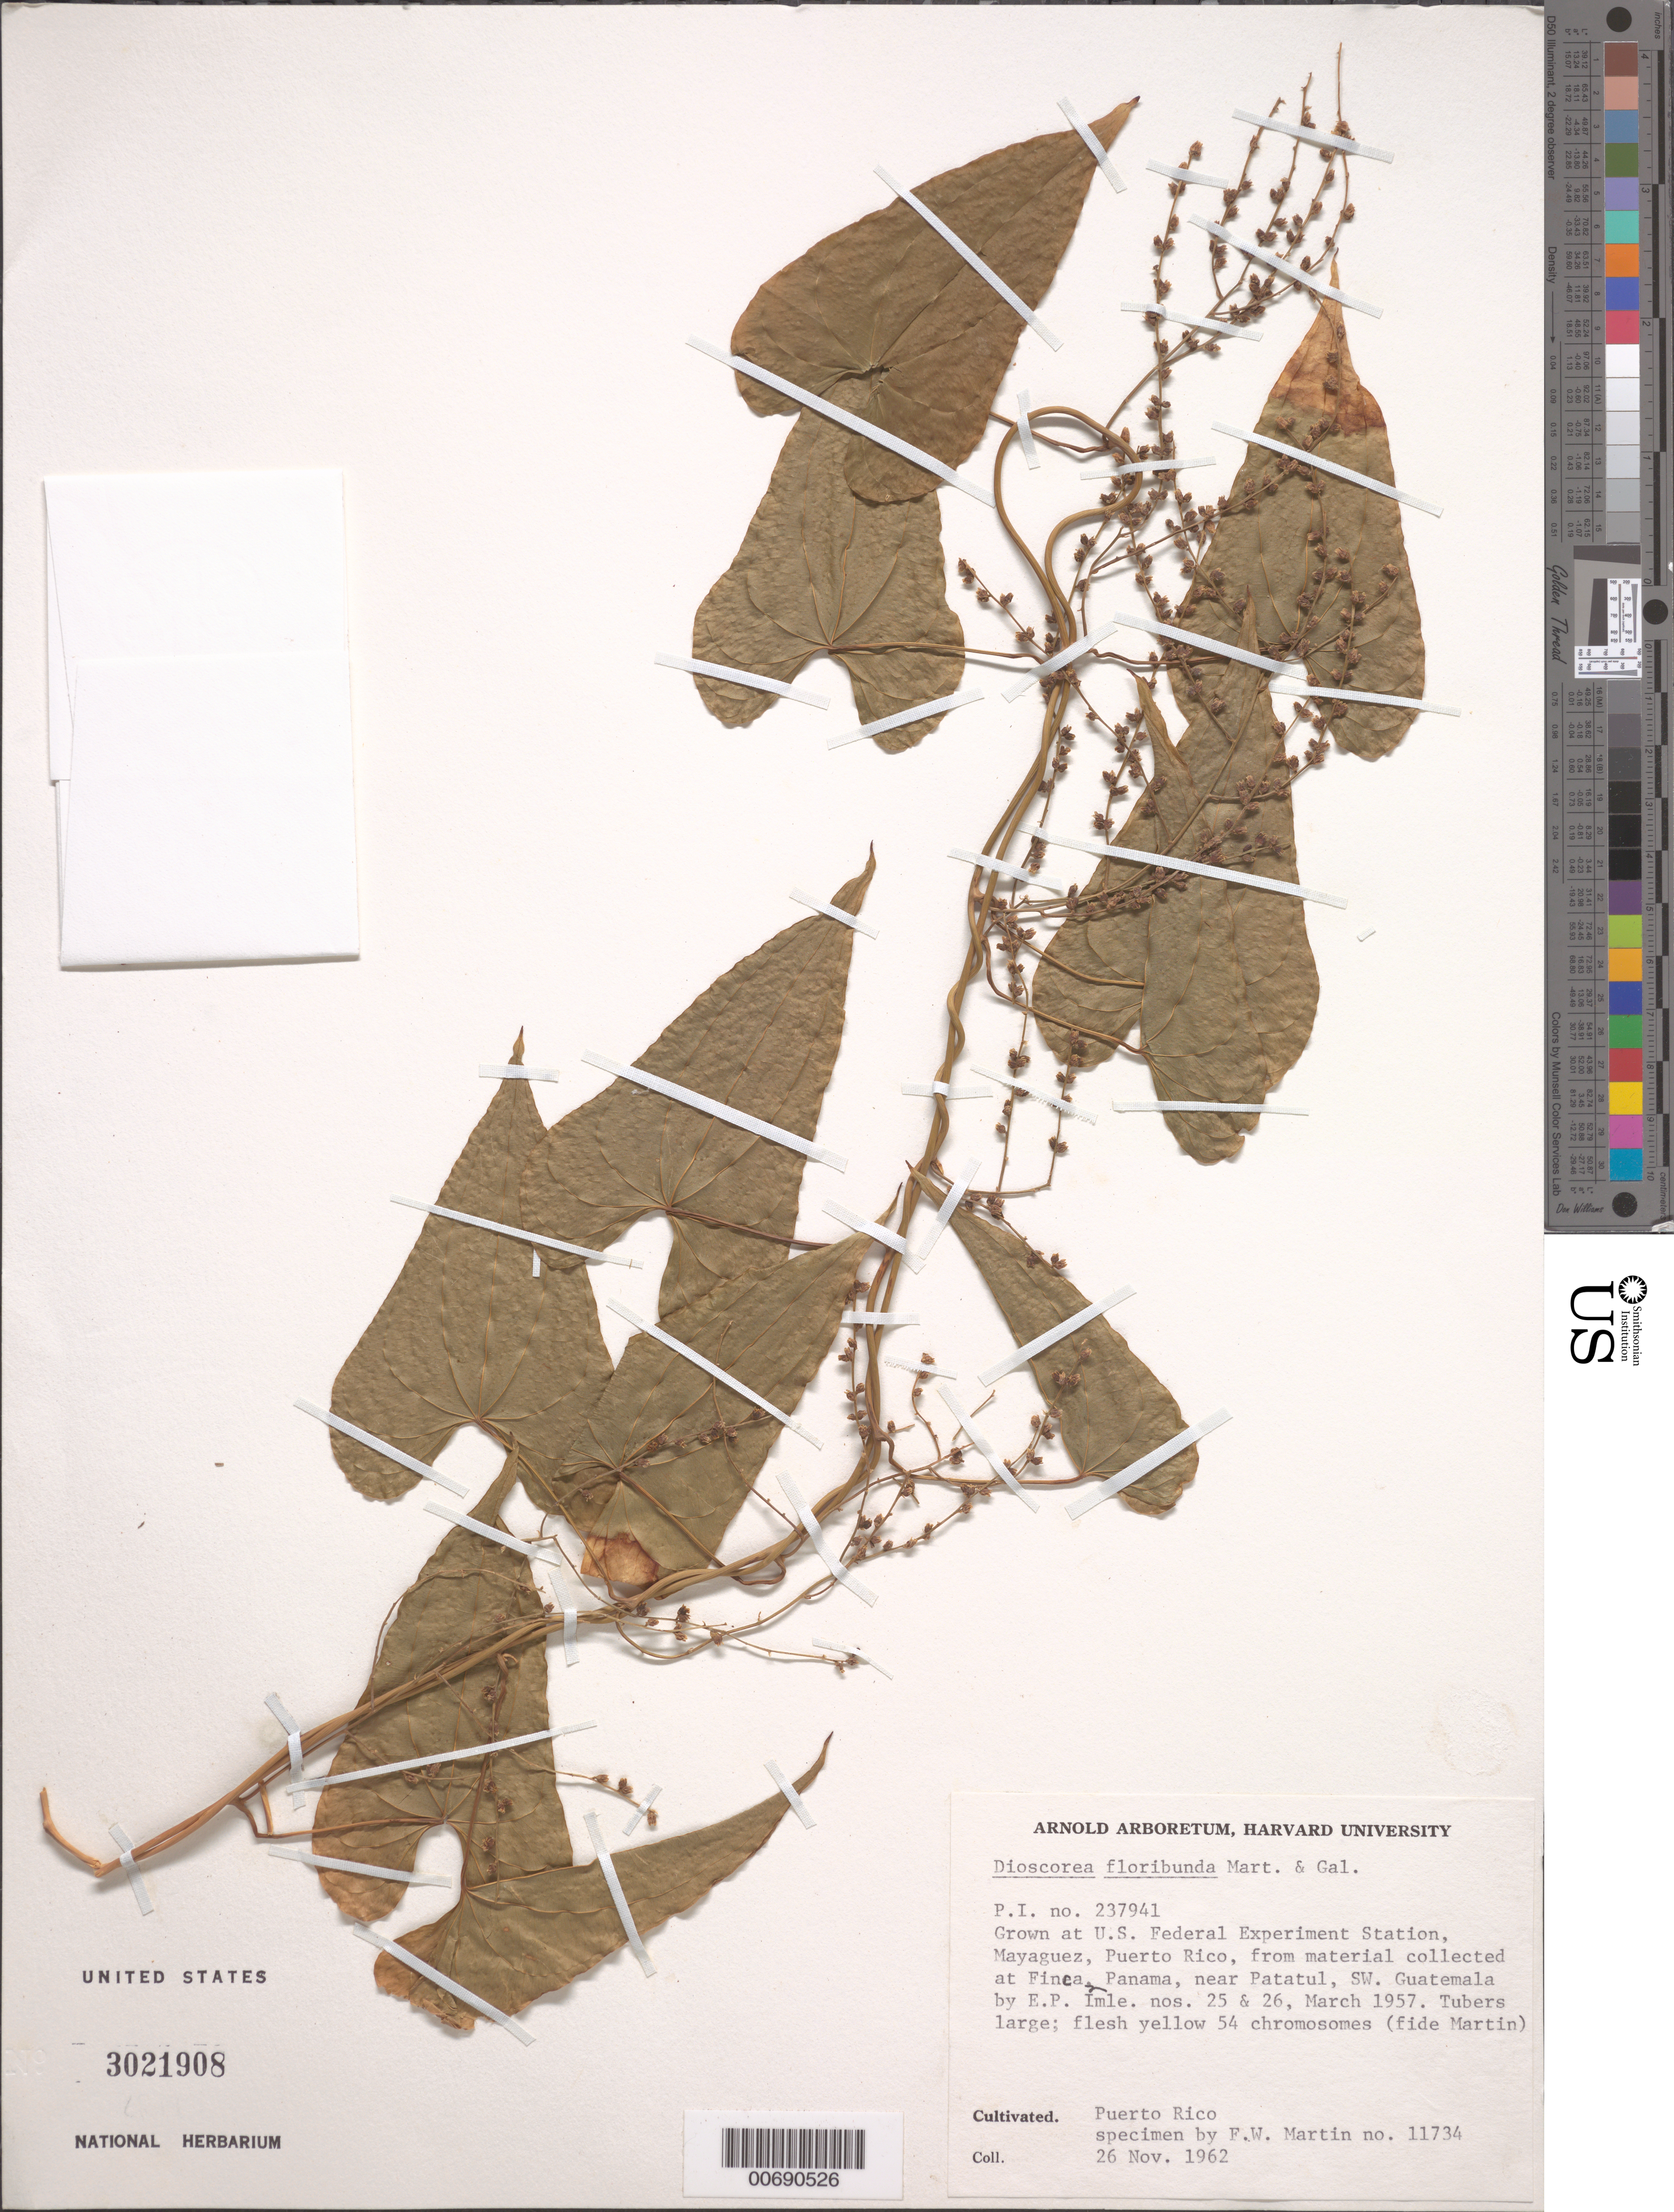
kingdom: Plantae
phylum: Tracheophyta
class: Liliopsida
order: Dioscoreales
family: Dioscoreaceae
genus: Dioscorea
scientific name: Dioscorea floribunda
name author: M. Martens & Galeotti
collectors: F. Martin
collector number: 11734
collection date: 1962-11-26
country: Puerto Rico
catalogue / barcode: US 3021908